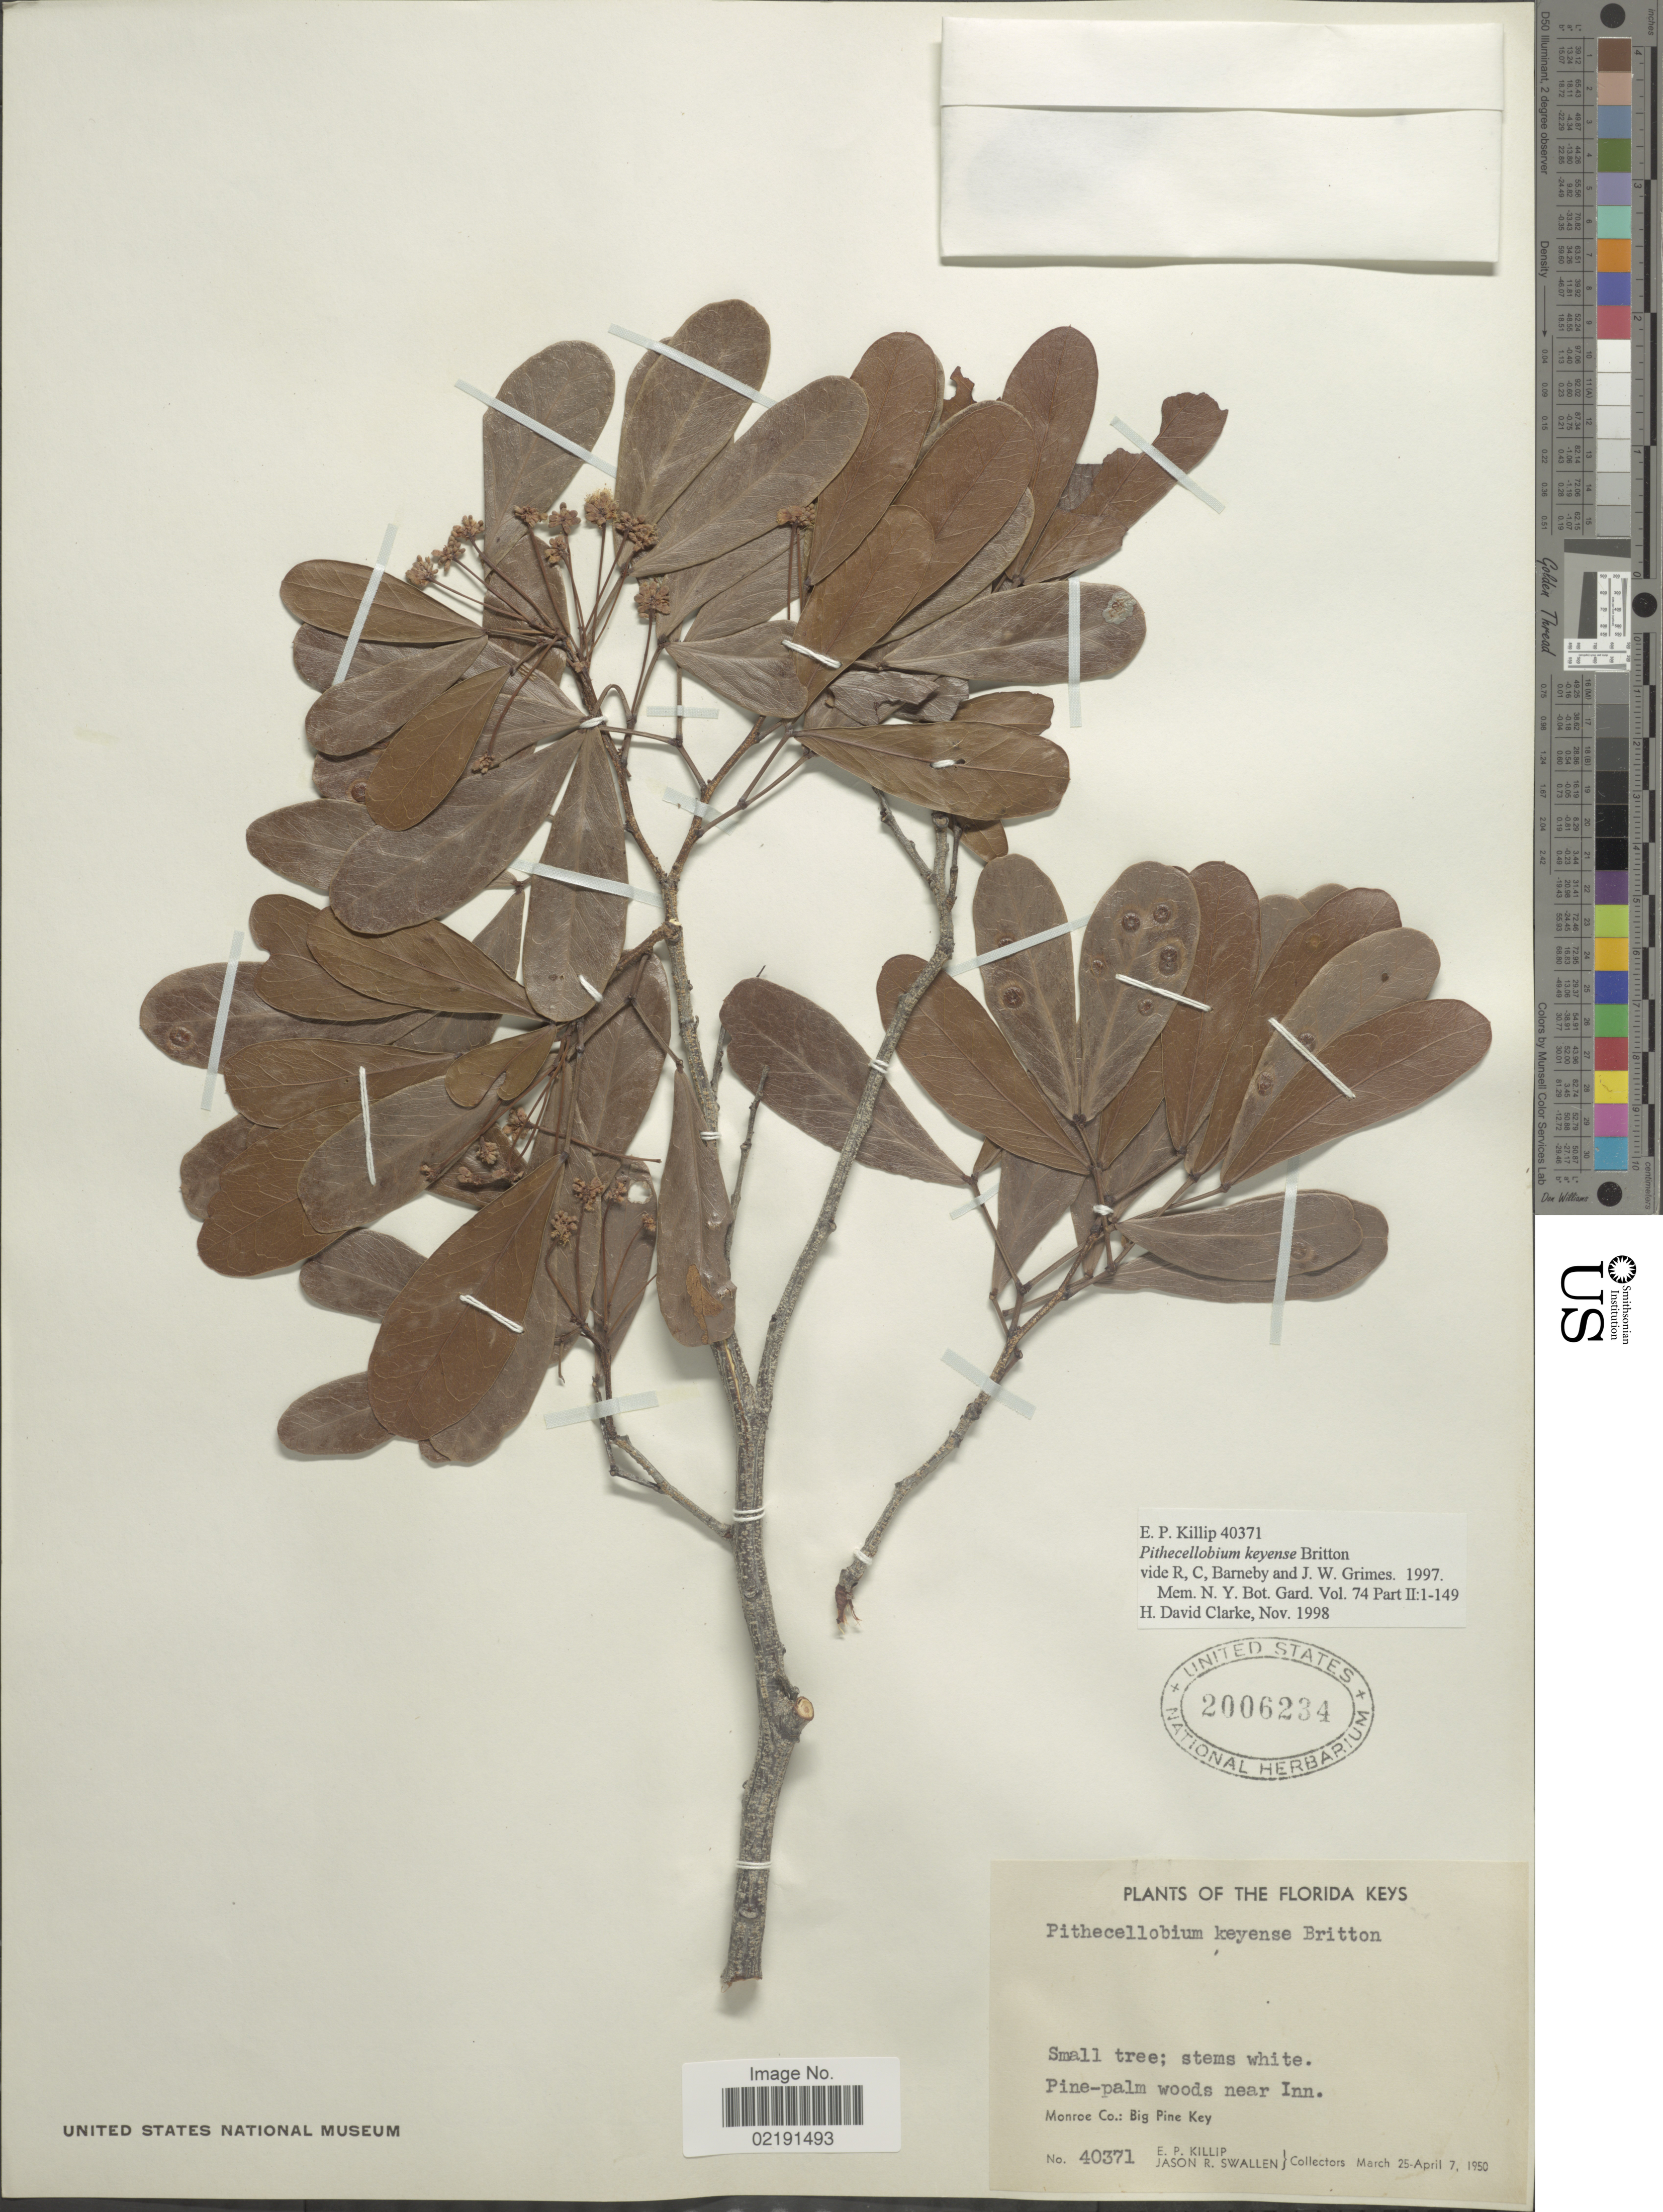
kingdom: Plantae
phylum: Tracheophyta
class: Magnoliopsida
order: Fabales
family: Fabaceae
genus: Pithecellobium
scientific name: Pithecellobium keyense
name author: Britton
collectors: E. P. Killip & J. R. Swallen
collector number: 40371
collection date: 1950-03-25/1950-04-07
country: United States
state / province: Florida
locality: Florida Keys. Pine-palm woods near Inn. Monroe Co.: Big Pine Key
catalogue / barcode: US 2006234